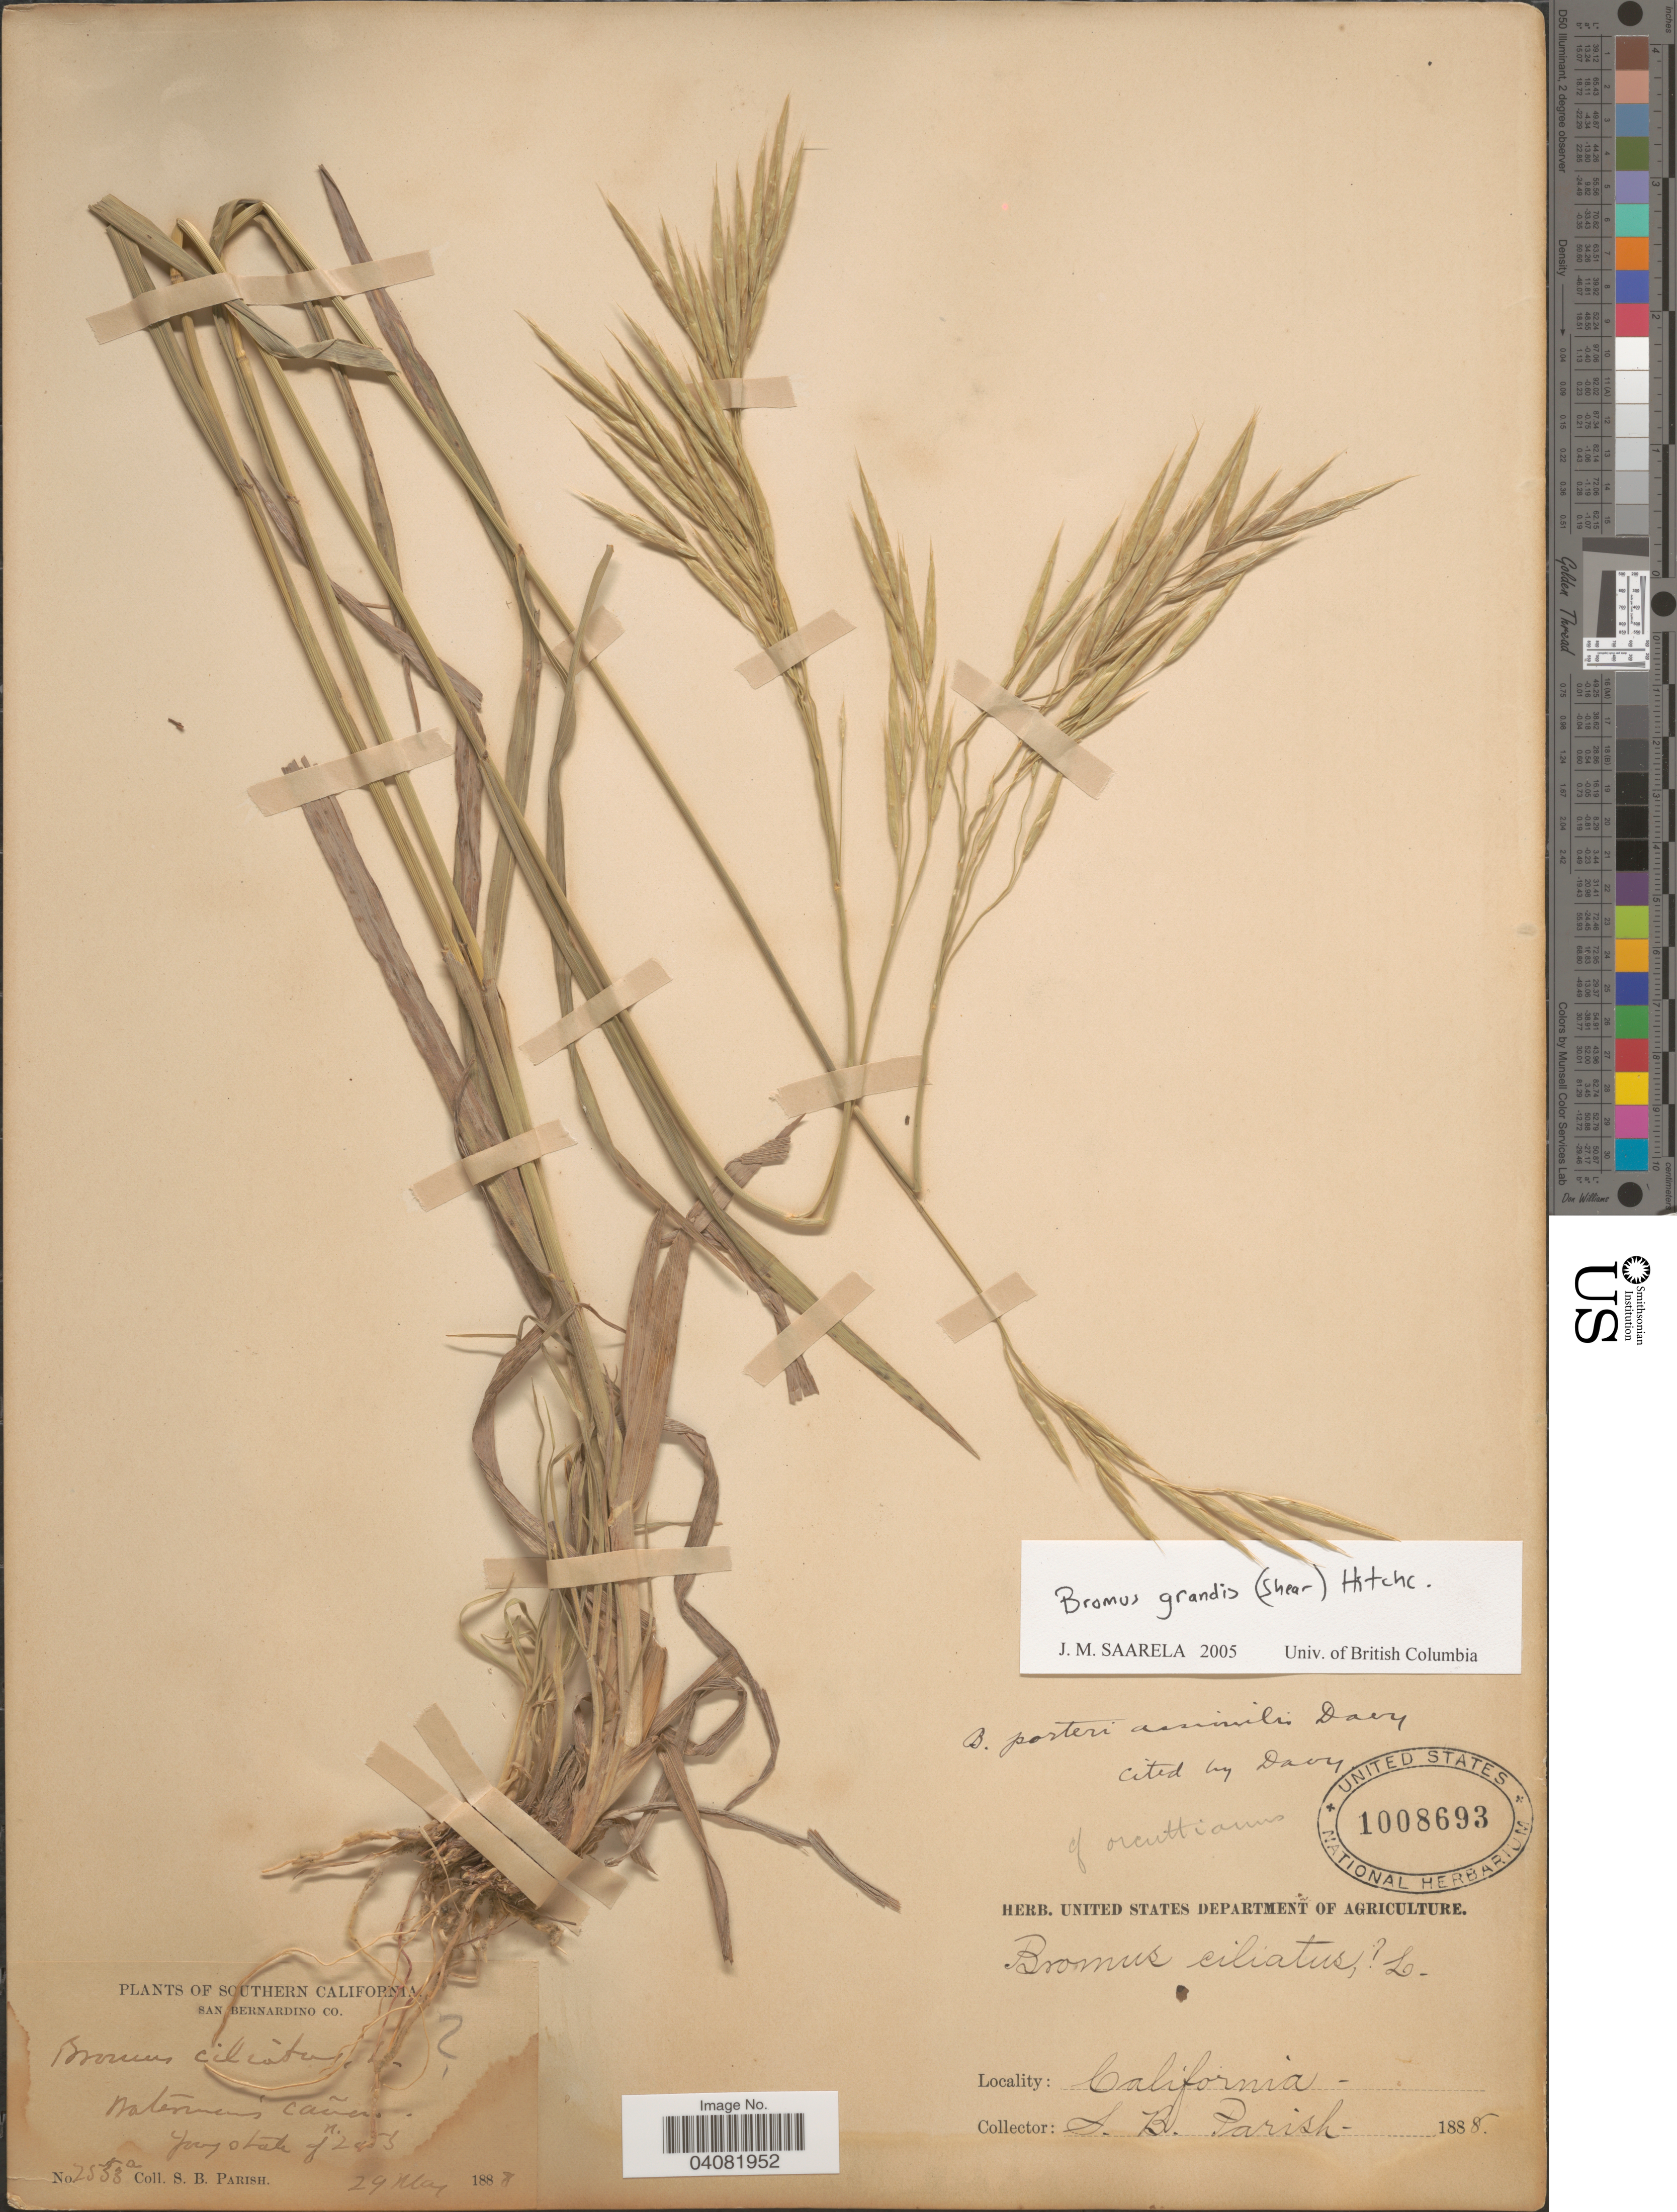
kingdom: Plantae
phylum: Tracheophyta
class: Liliopsida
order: Poales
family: Poaceae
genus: Bromus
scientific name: Bromus grandis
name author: (Shear) Hitchc.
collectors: S. B. Parish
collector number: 2533a*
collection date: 1888-05-29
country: United States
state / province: California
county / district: San Bernardino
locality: Southern California. San Bernardino Co. Waterman's Cañon, San Bernardino Mts.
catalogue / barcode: US 1008693